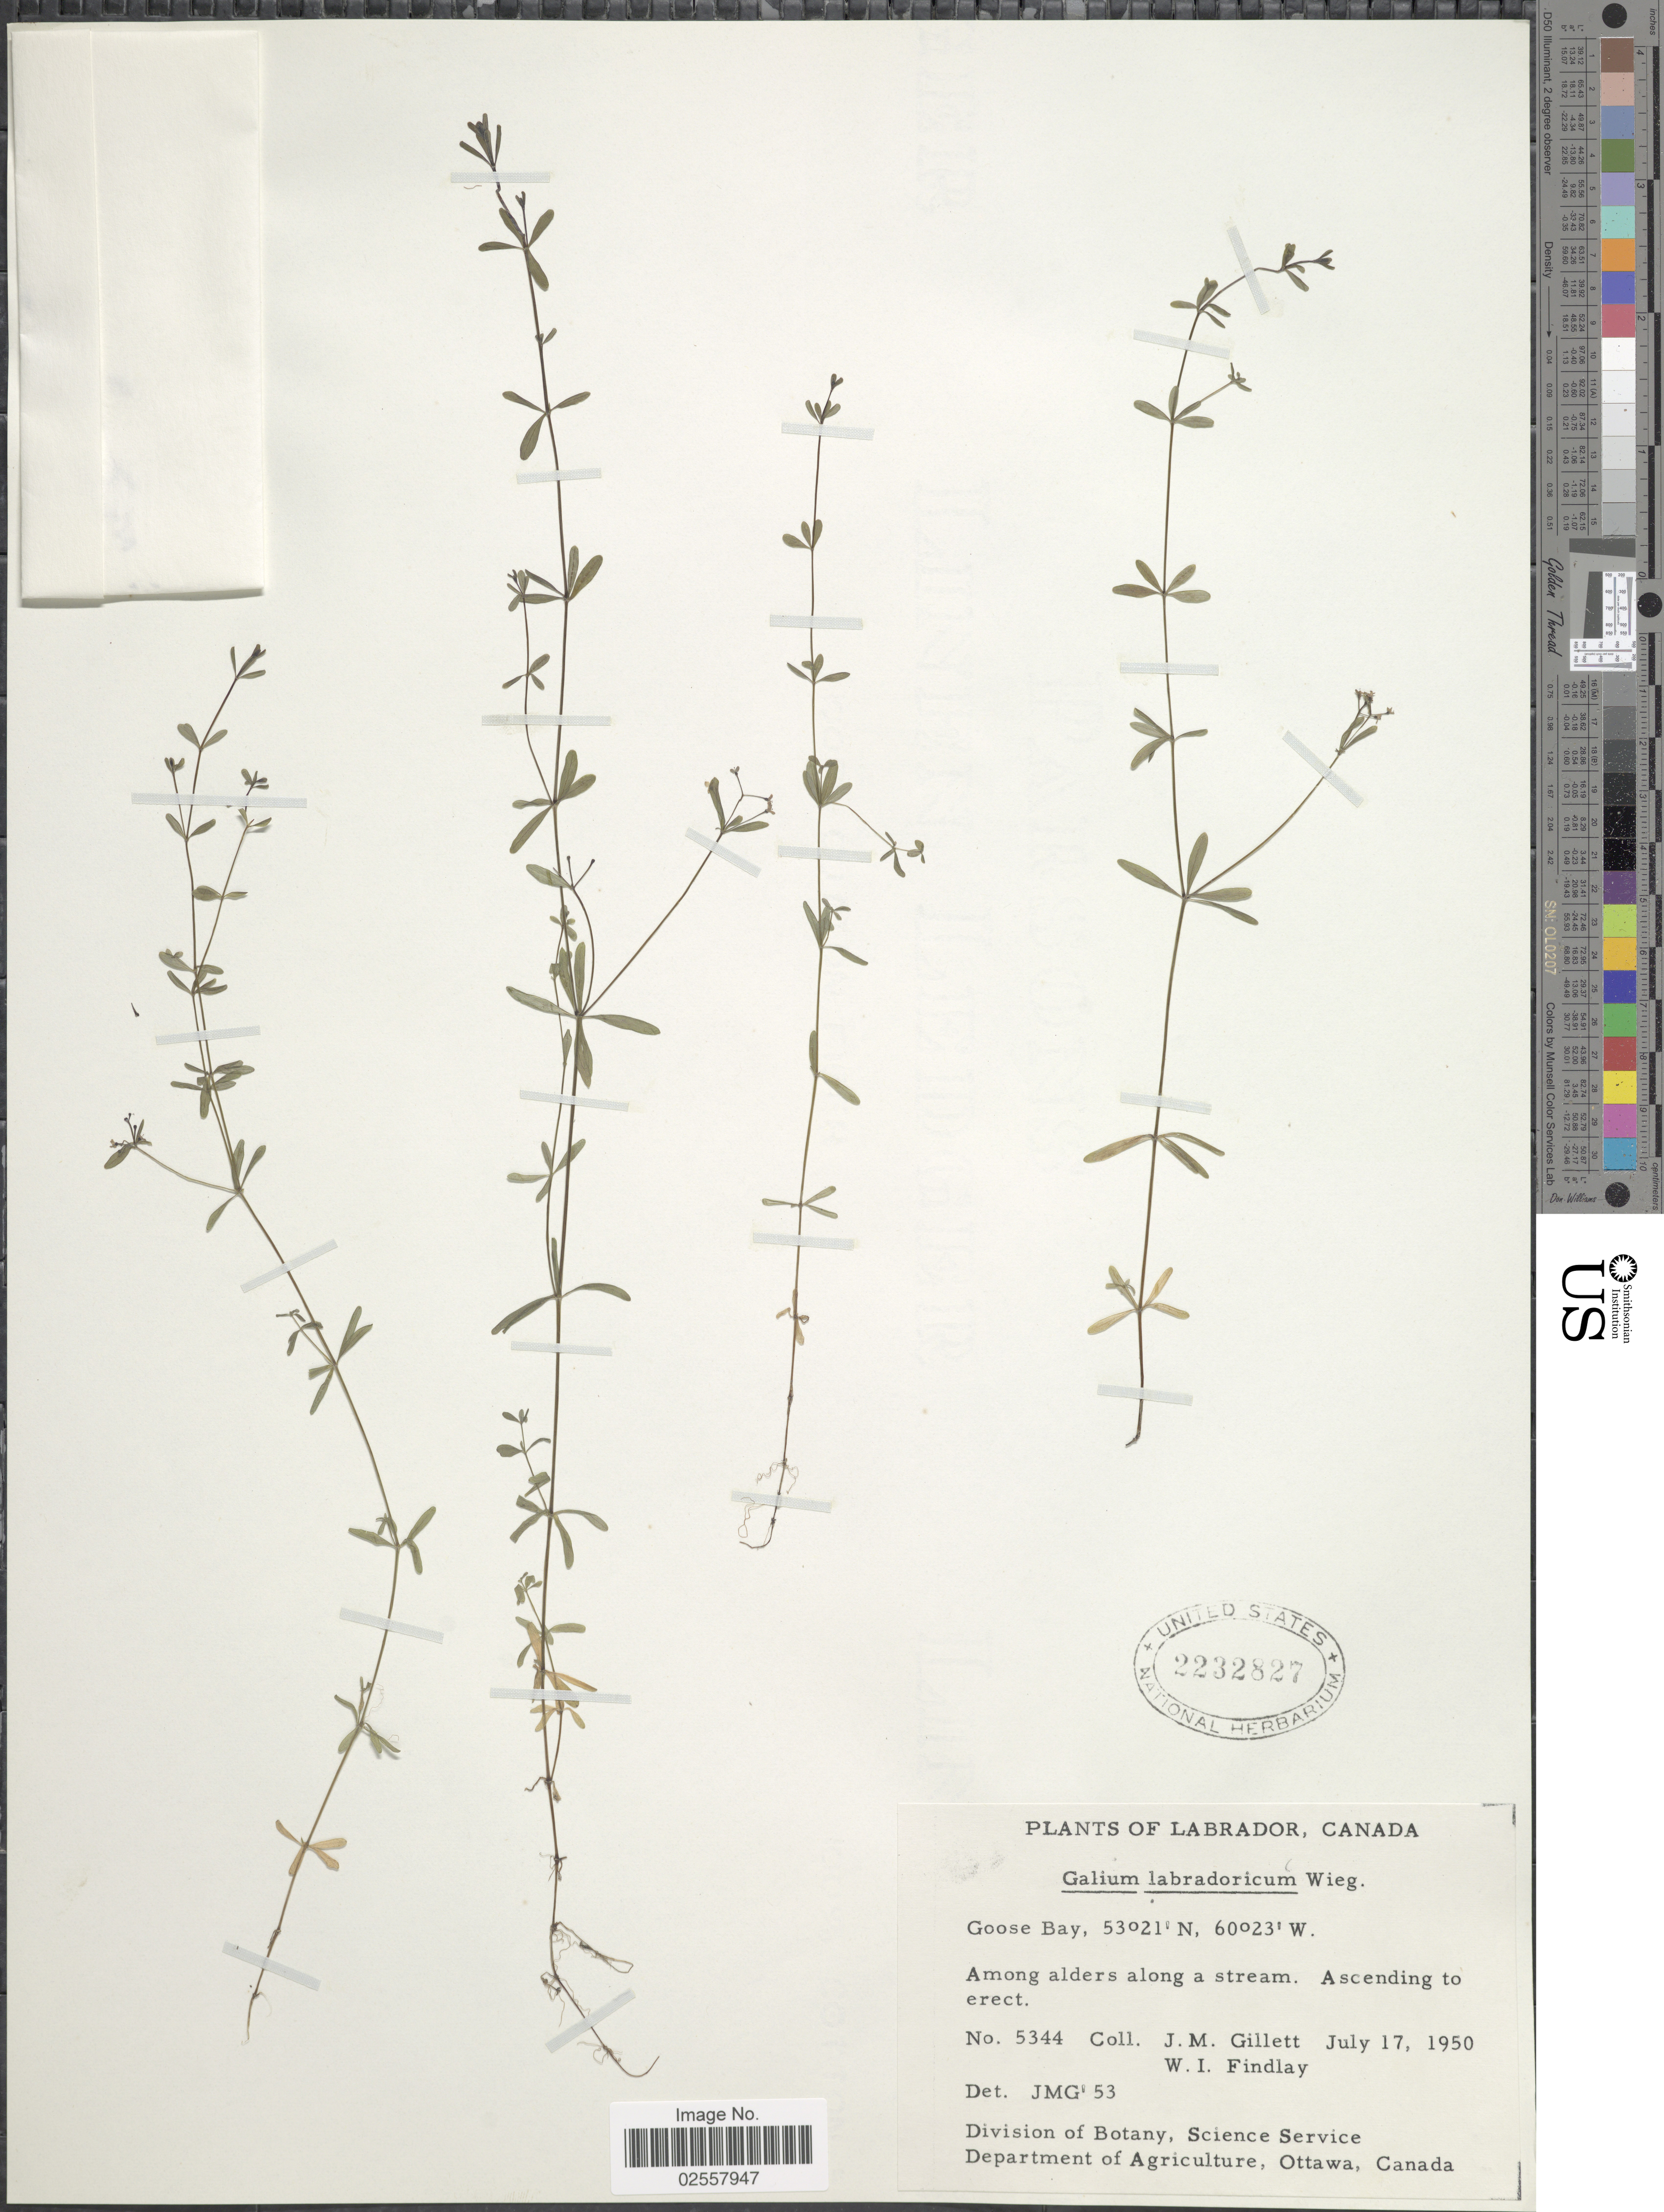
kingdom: Plantae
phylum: Tracheophyta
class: Magnoliopsida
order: Gentianales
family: Rubiaceae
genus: Galium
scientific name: Galium labradoricum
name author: (Wiegand) Wiegand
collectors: J. M. Gillett & W. Findlay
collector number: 5344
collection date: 1950-07-17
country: Canada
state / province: Newfoundland and Labrador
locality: Goose Bay, among alders along a stream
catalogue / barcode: US 2232827